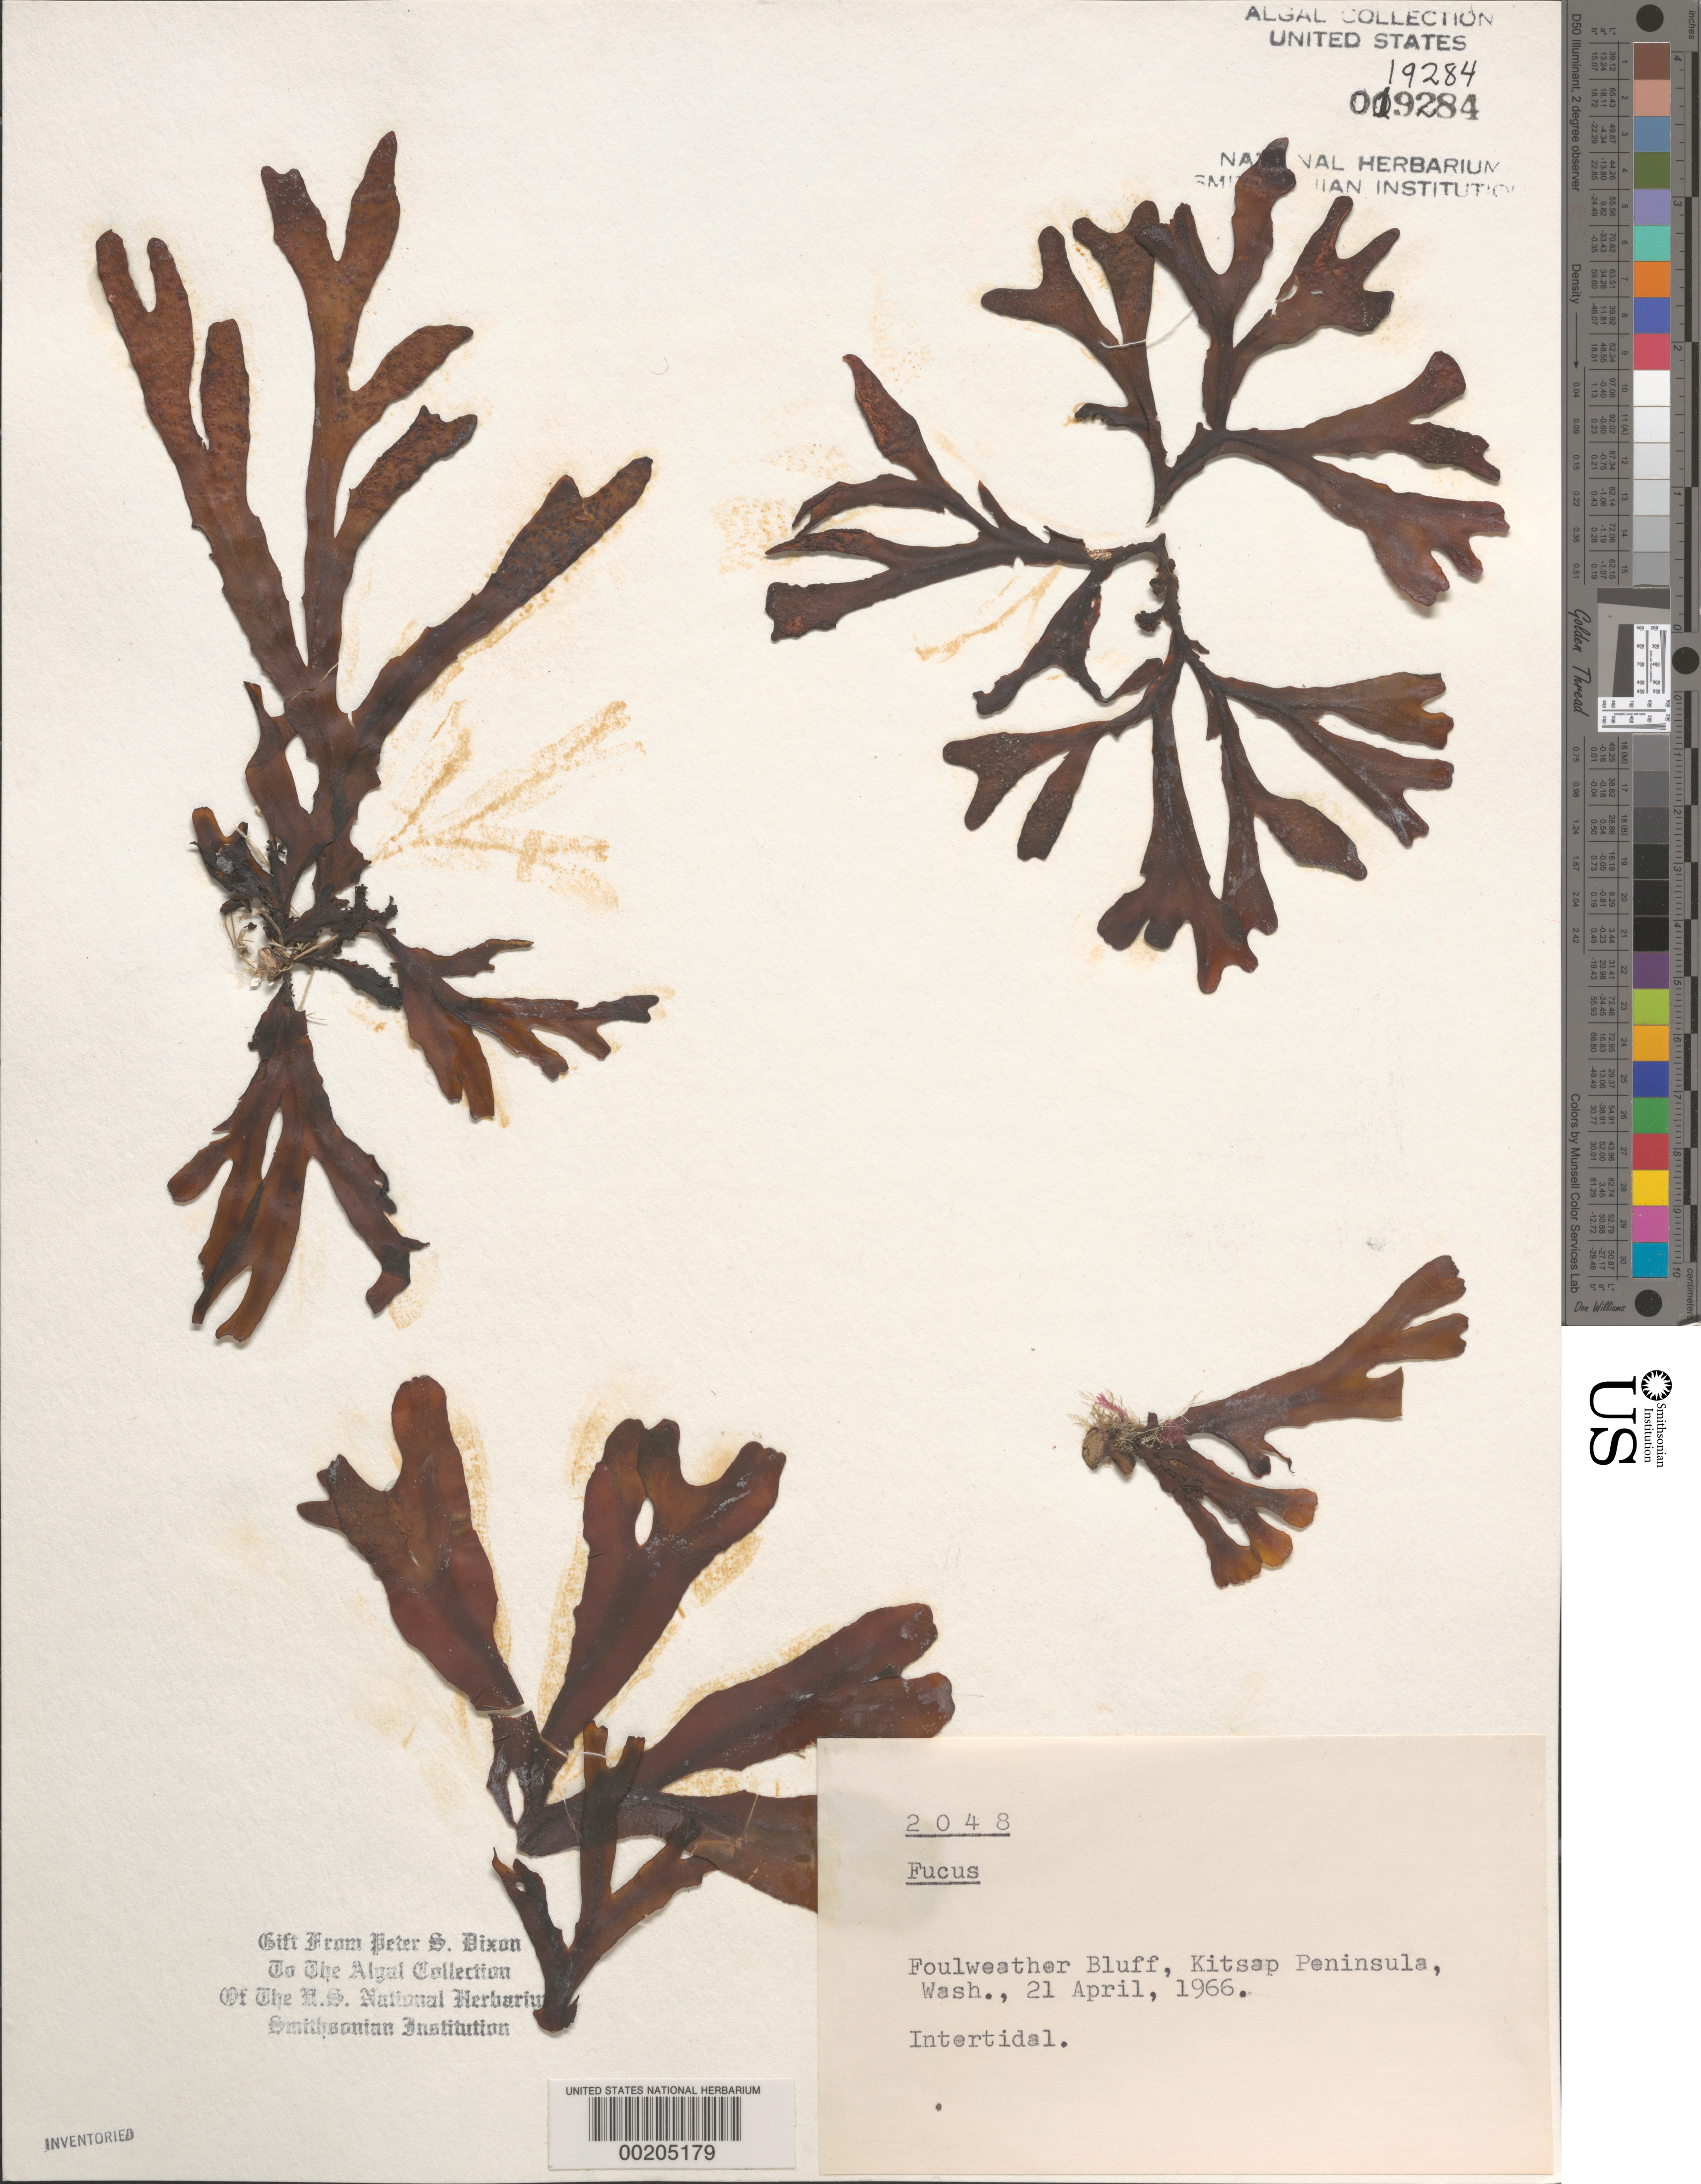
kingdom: Chromista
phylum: Ochrophyta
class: Phaeophyceae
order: Fucales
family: Fucaceae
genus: Fucus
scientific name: Fucus sp.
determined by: Dixon, P. S.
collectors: P. S. Dixon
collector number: PSD 2048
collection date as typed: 21 Apr 1966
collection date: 1966-04-21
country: United States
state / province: Washington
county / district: Kitsap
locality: Foulweather Bluff, Kitsap Peninsula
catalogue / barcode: US 19284